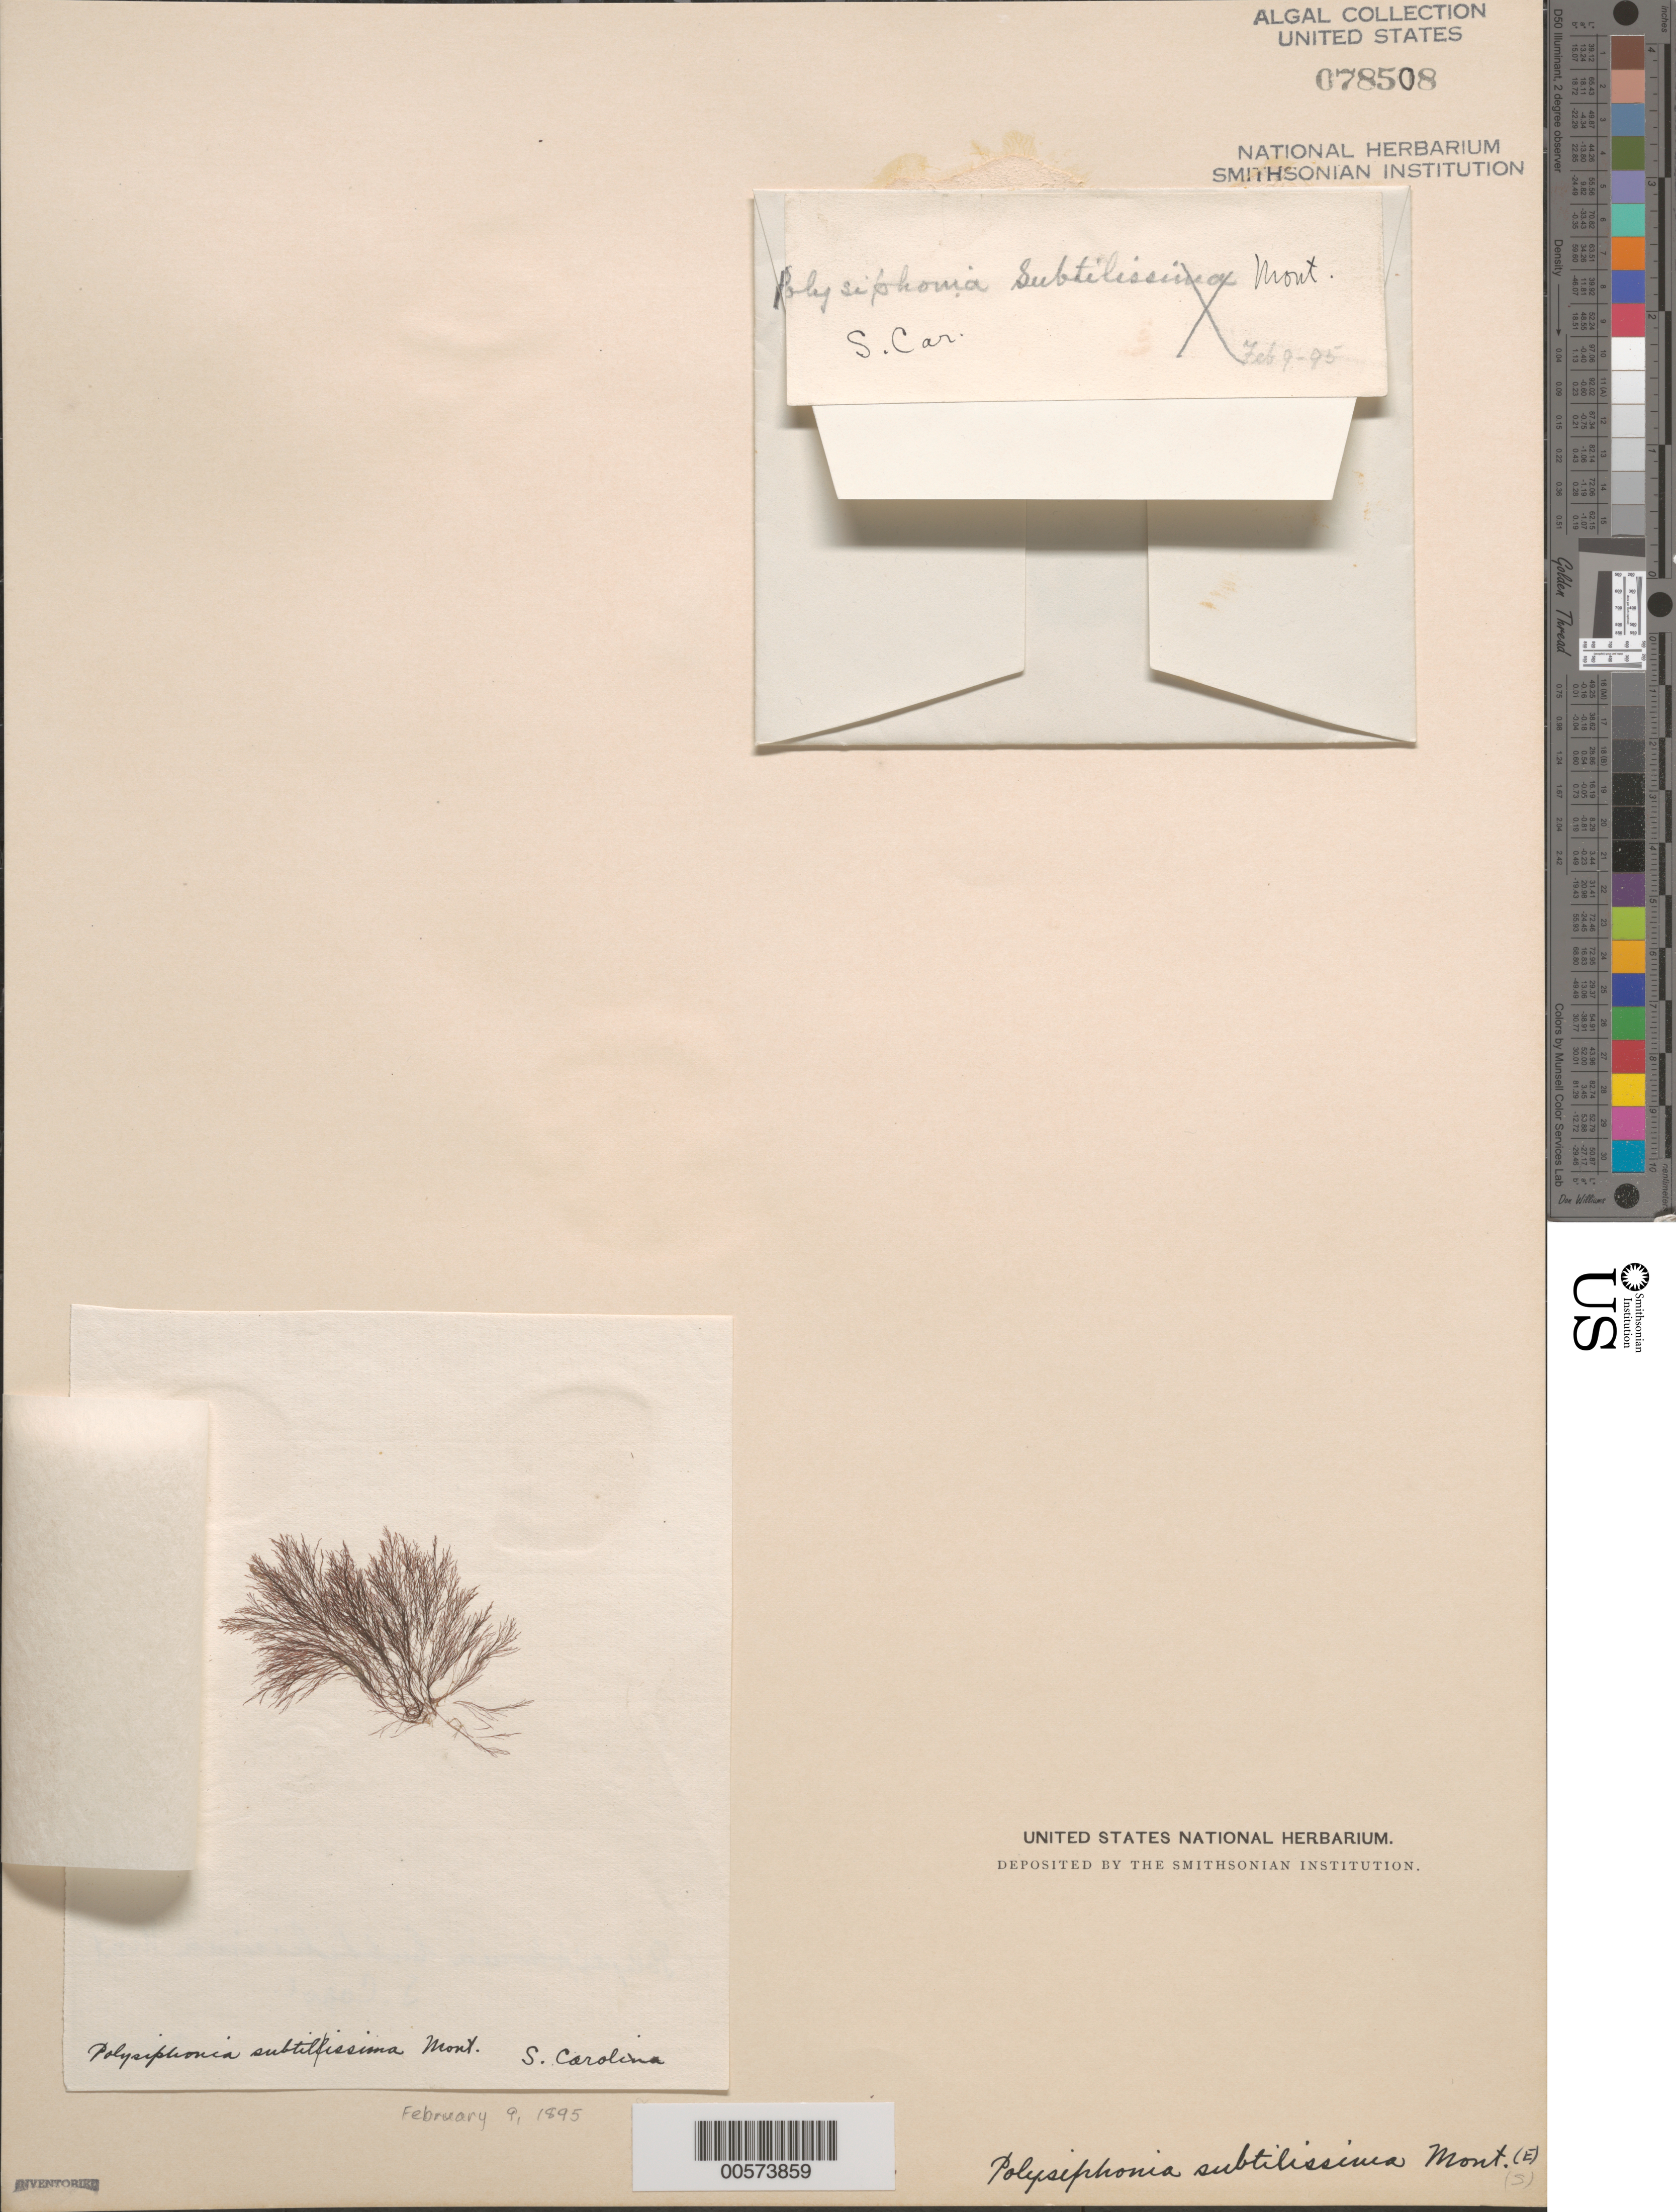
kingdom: Plantae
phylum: Rhodophyta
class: Florideophyceae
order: Ceramiales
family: Rhodomelaceae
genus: Polysiphonia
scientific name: Polysiphonia subtilissima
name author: Mont.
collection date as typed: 09 Feb 1895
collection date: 1895-02-09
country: United States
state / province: South Carolina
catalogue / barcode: US 78508